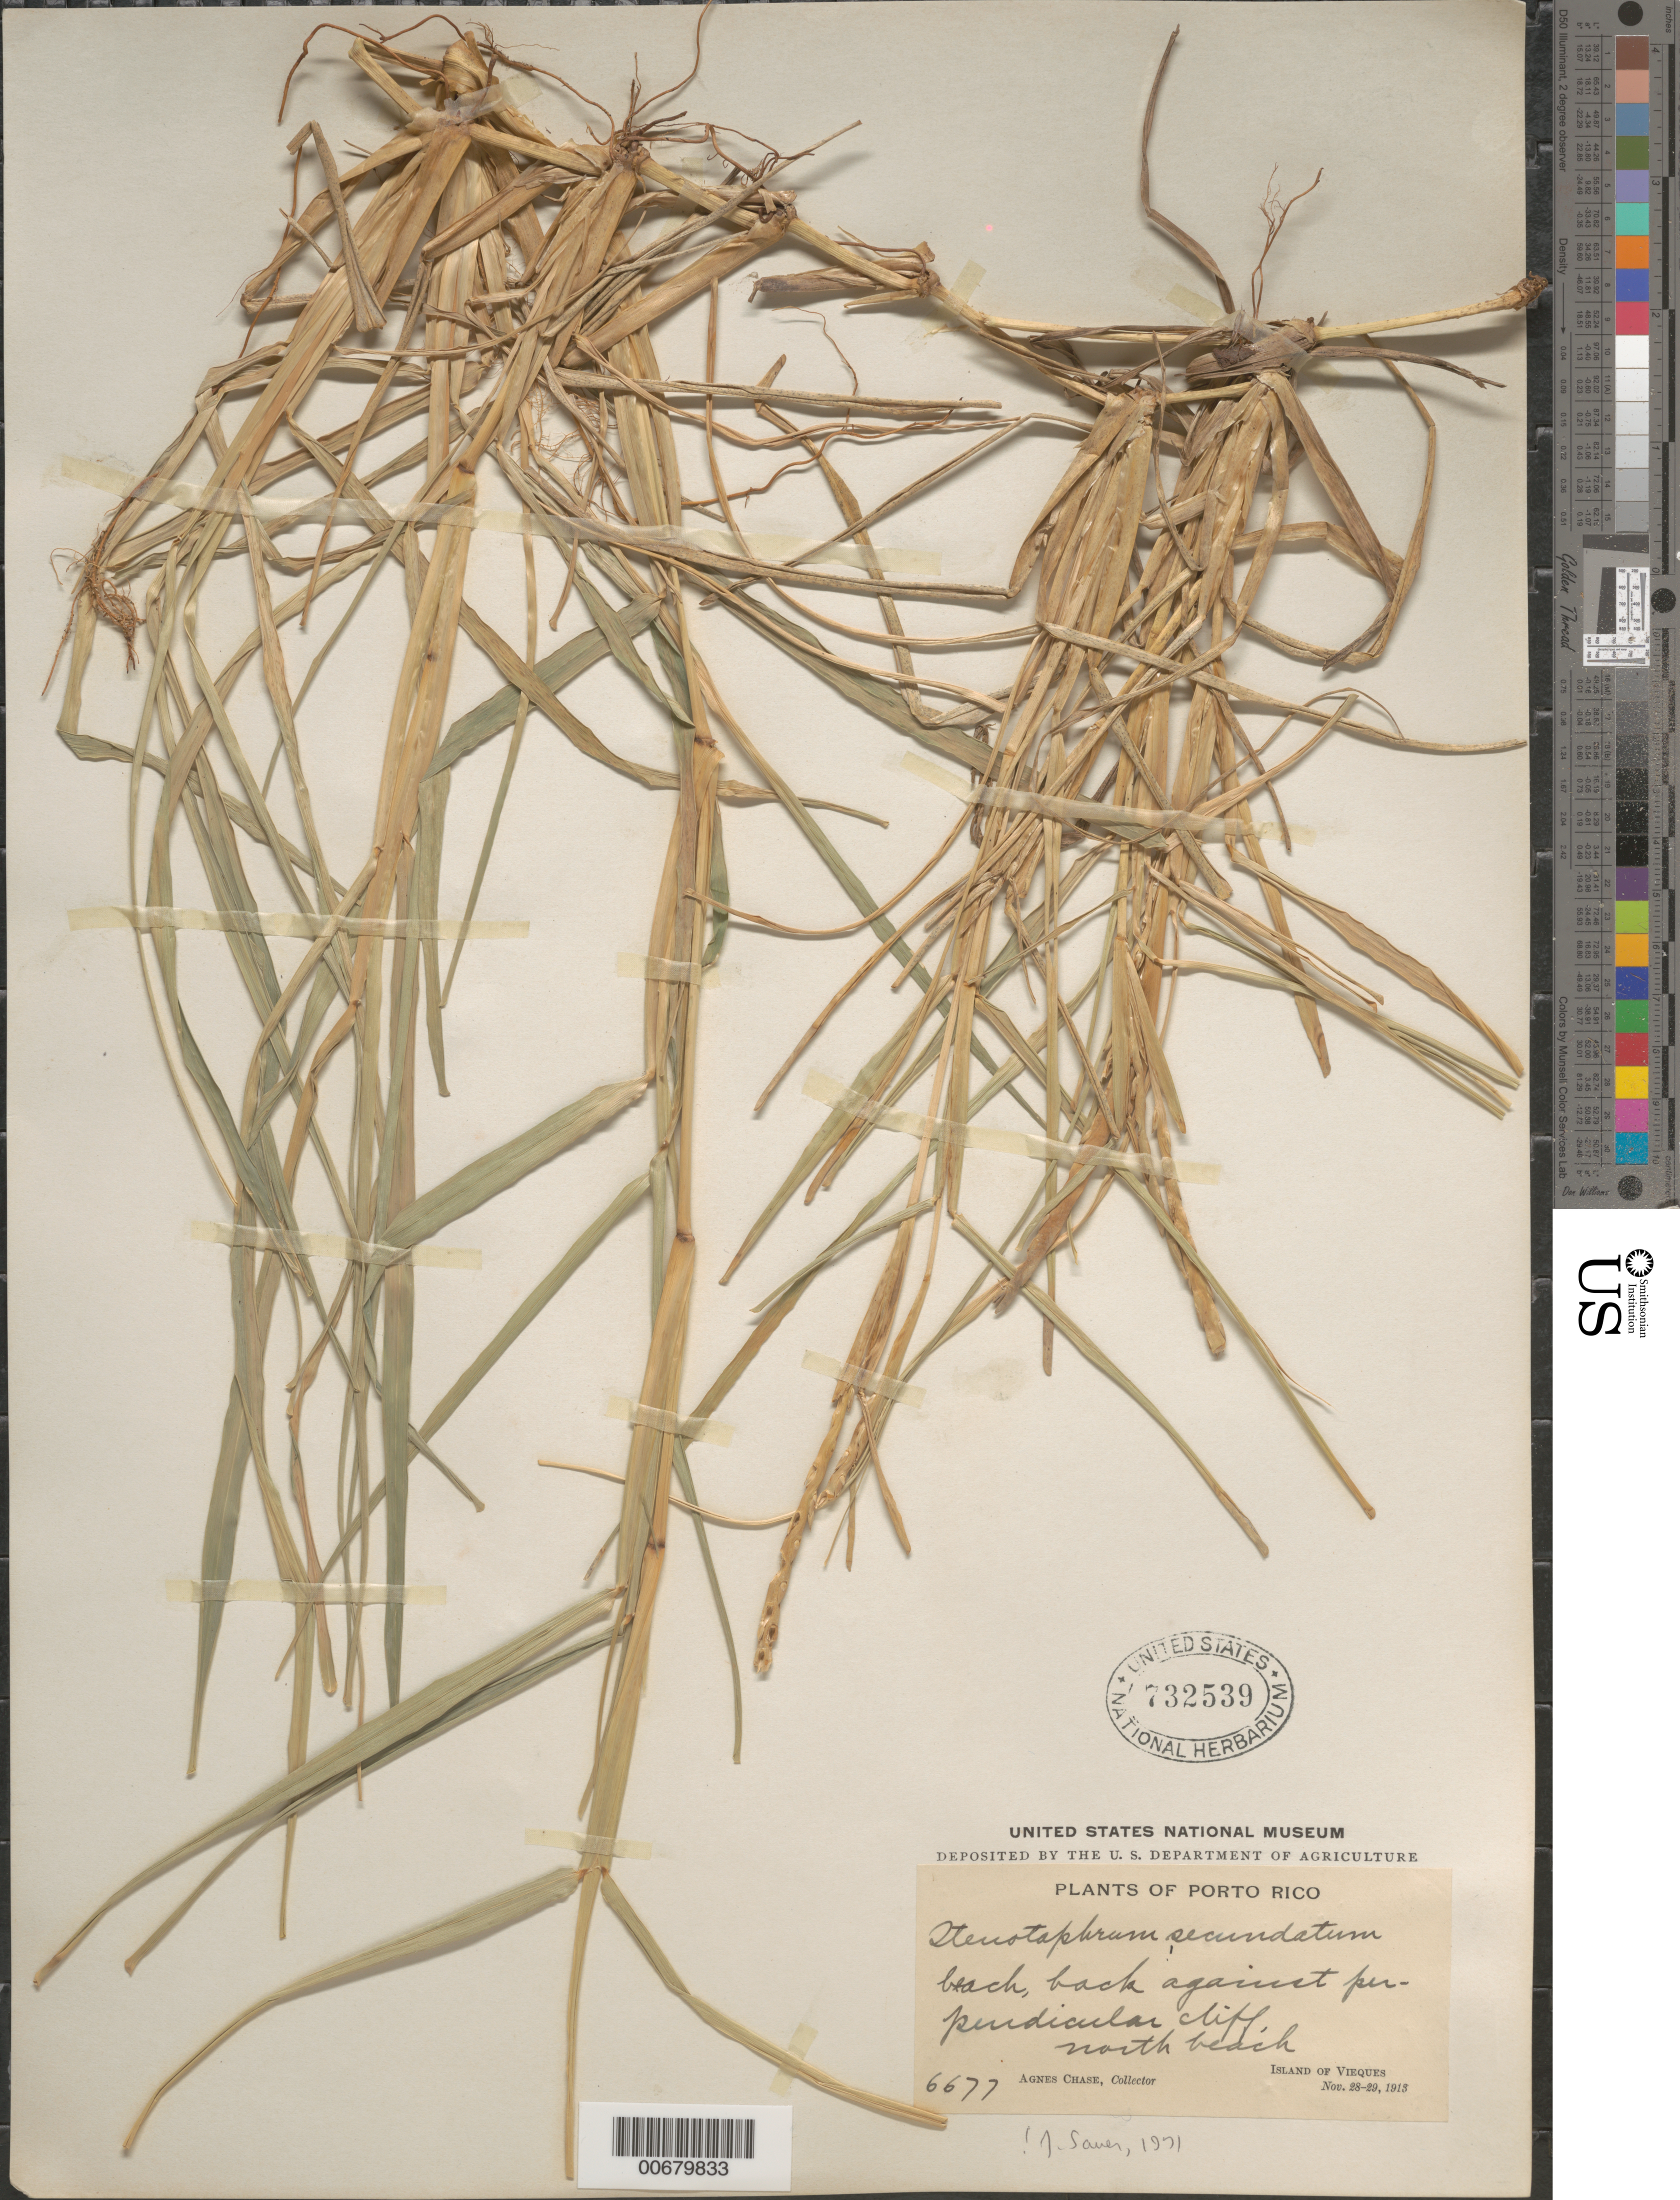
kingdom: Plantae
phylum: Tracheophyta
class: Liliopsida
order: Poales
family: Poaceae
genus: Stenotaphrum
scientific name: Stenotaphrum secundatum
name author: (Walter) Kuntze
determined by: Sauer, J. D.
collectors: A. Chase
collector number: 6677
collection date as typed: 28 Nov 1913 to 29 Nov 1913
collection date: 1913-11-28/1913-11-29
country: Puerto Rico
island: Vieques I.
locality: North Beach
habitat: Beach, back against perpendicular cliff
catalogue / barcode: US 732539